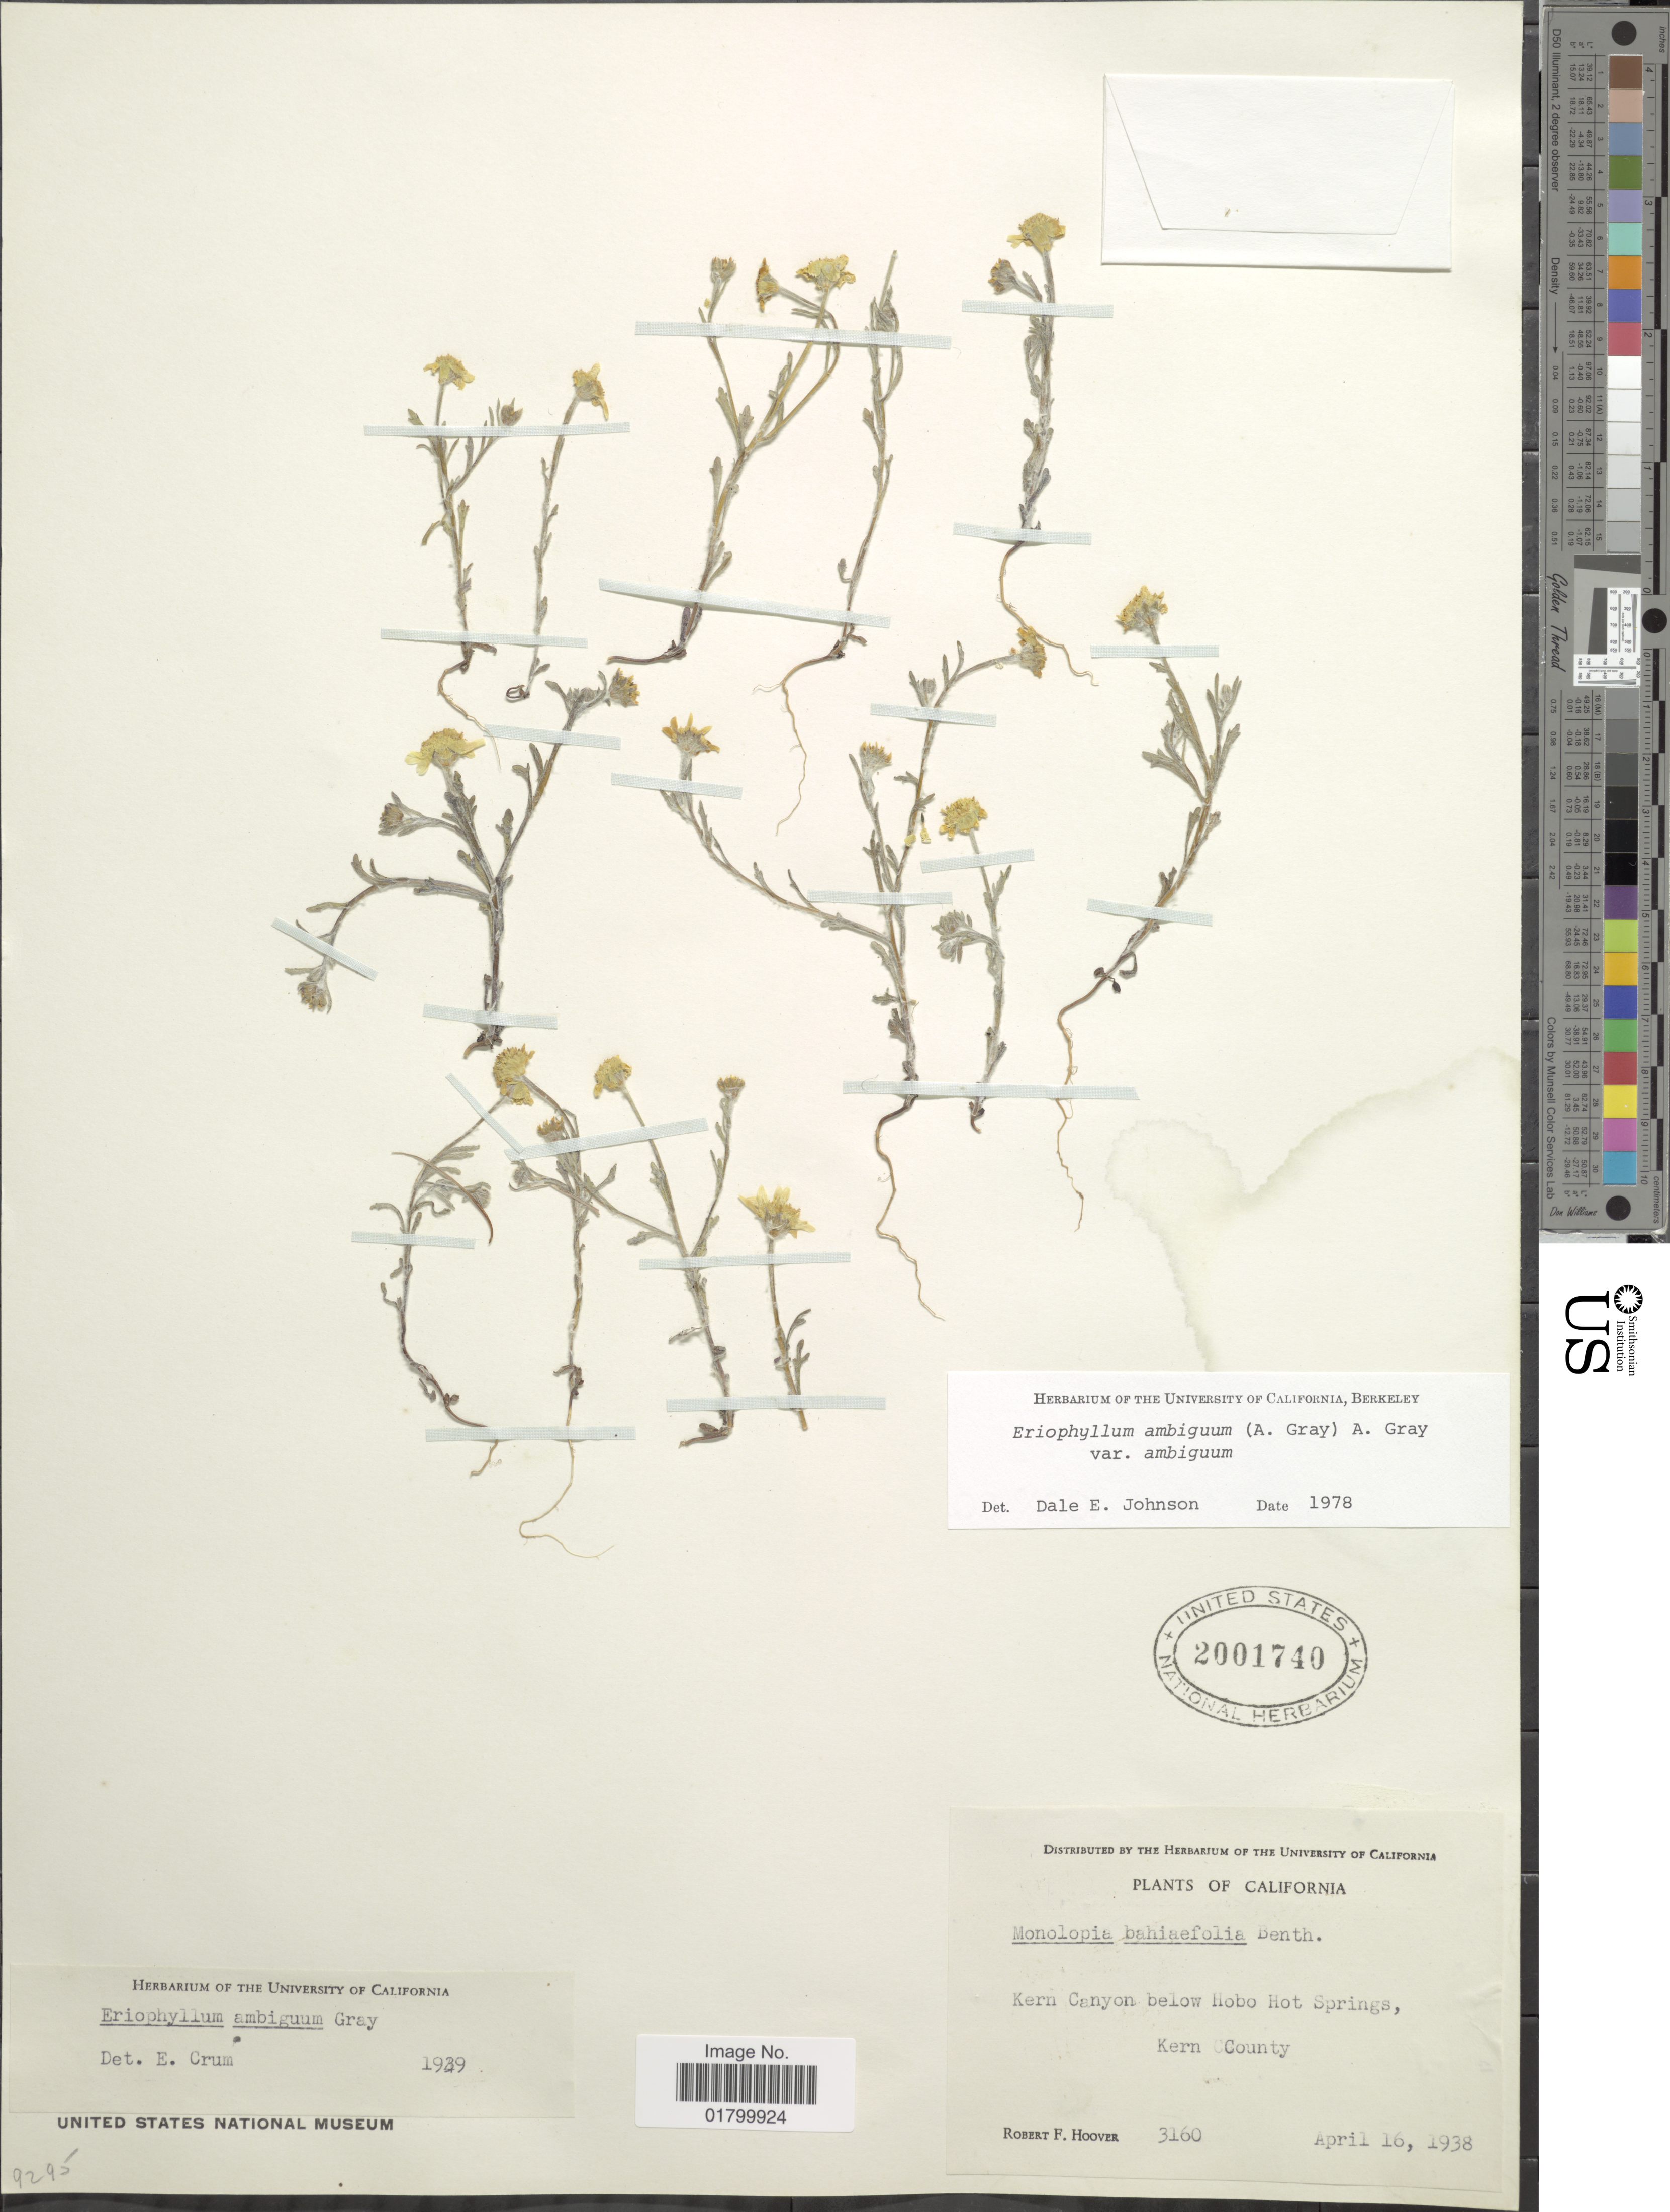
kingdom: Plantae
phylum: Tracheophyta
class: Magnoliopsida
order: Asterales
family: Asteraceae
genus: Eriophyllum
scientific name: Eriophyllum ambiguum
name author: (A. Gray) A. Gray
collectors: R. F. Hoover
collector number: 3160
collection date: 1938-04-16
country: United States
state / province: California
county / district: Kern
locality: Kern Canyon below Hobo Hot Springs, Kern County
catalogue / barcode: US 2001740